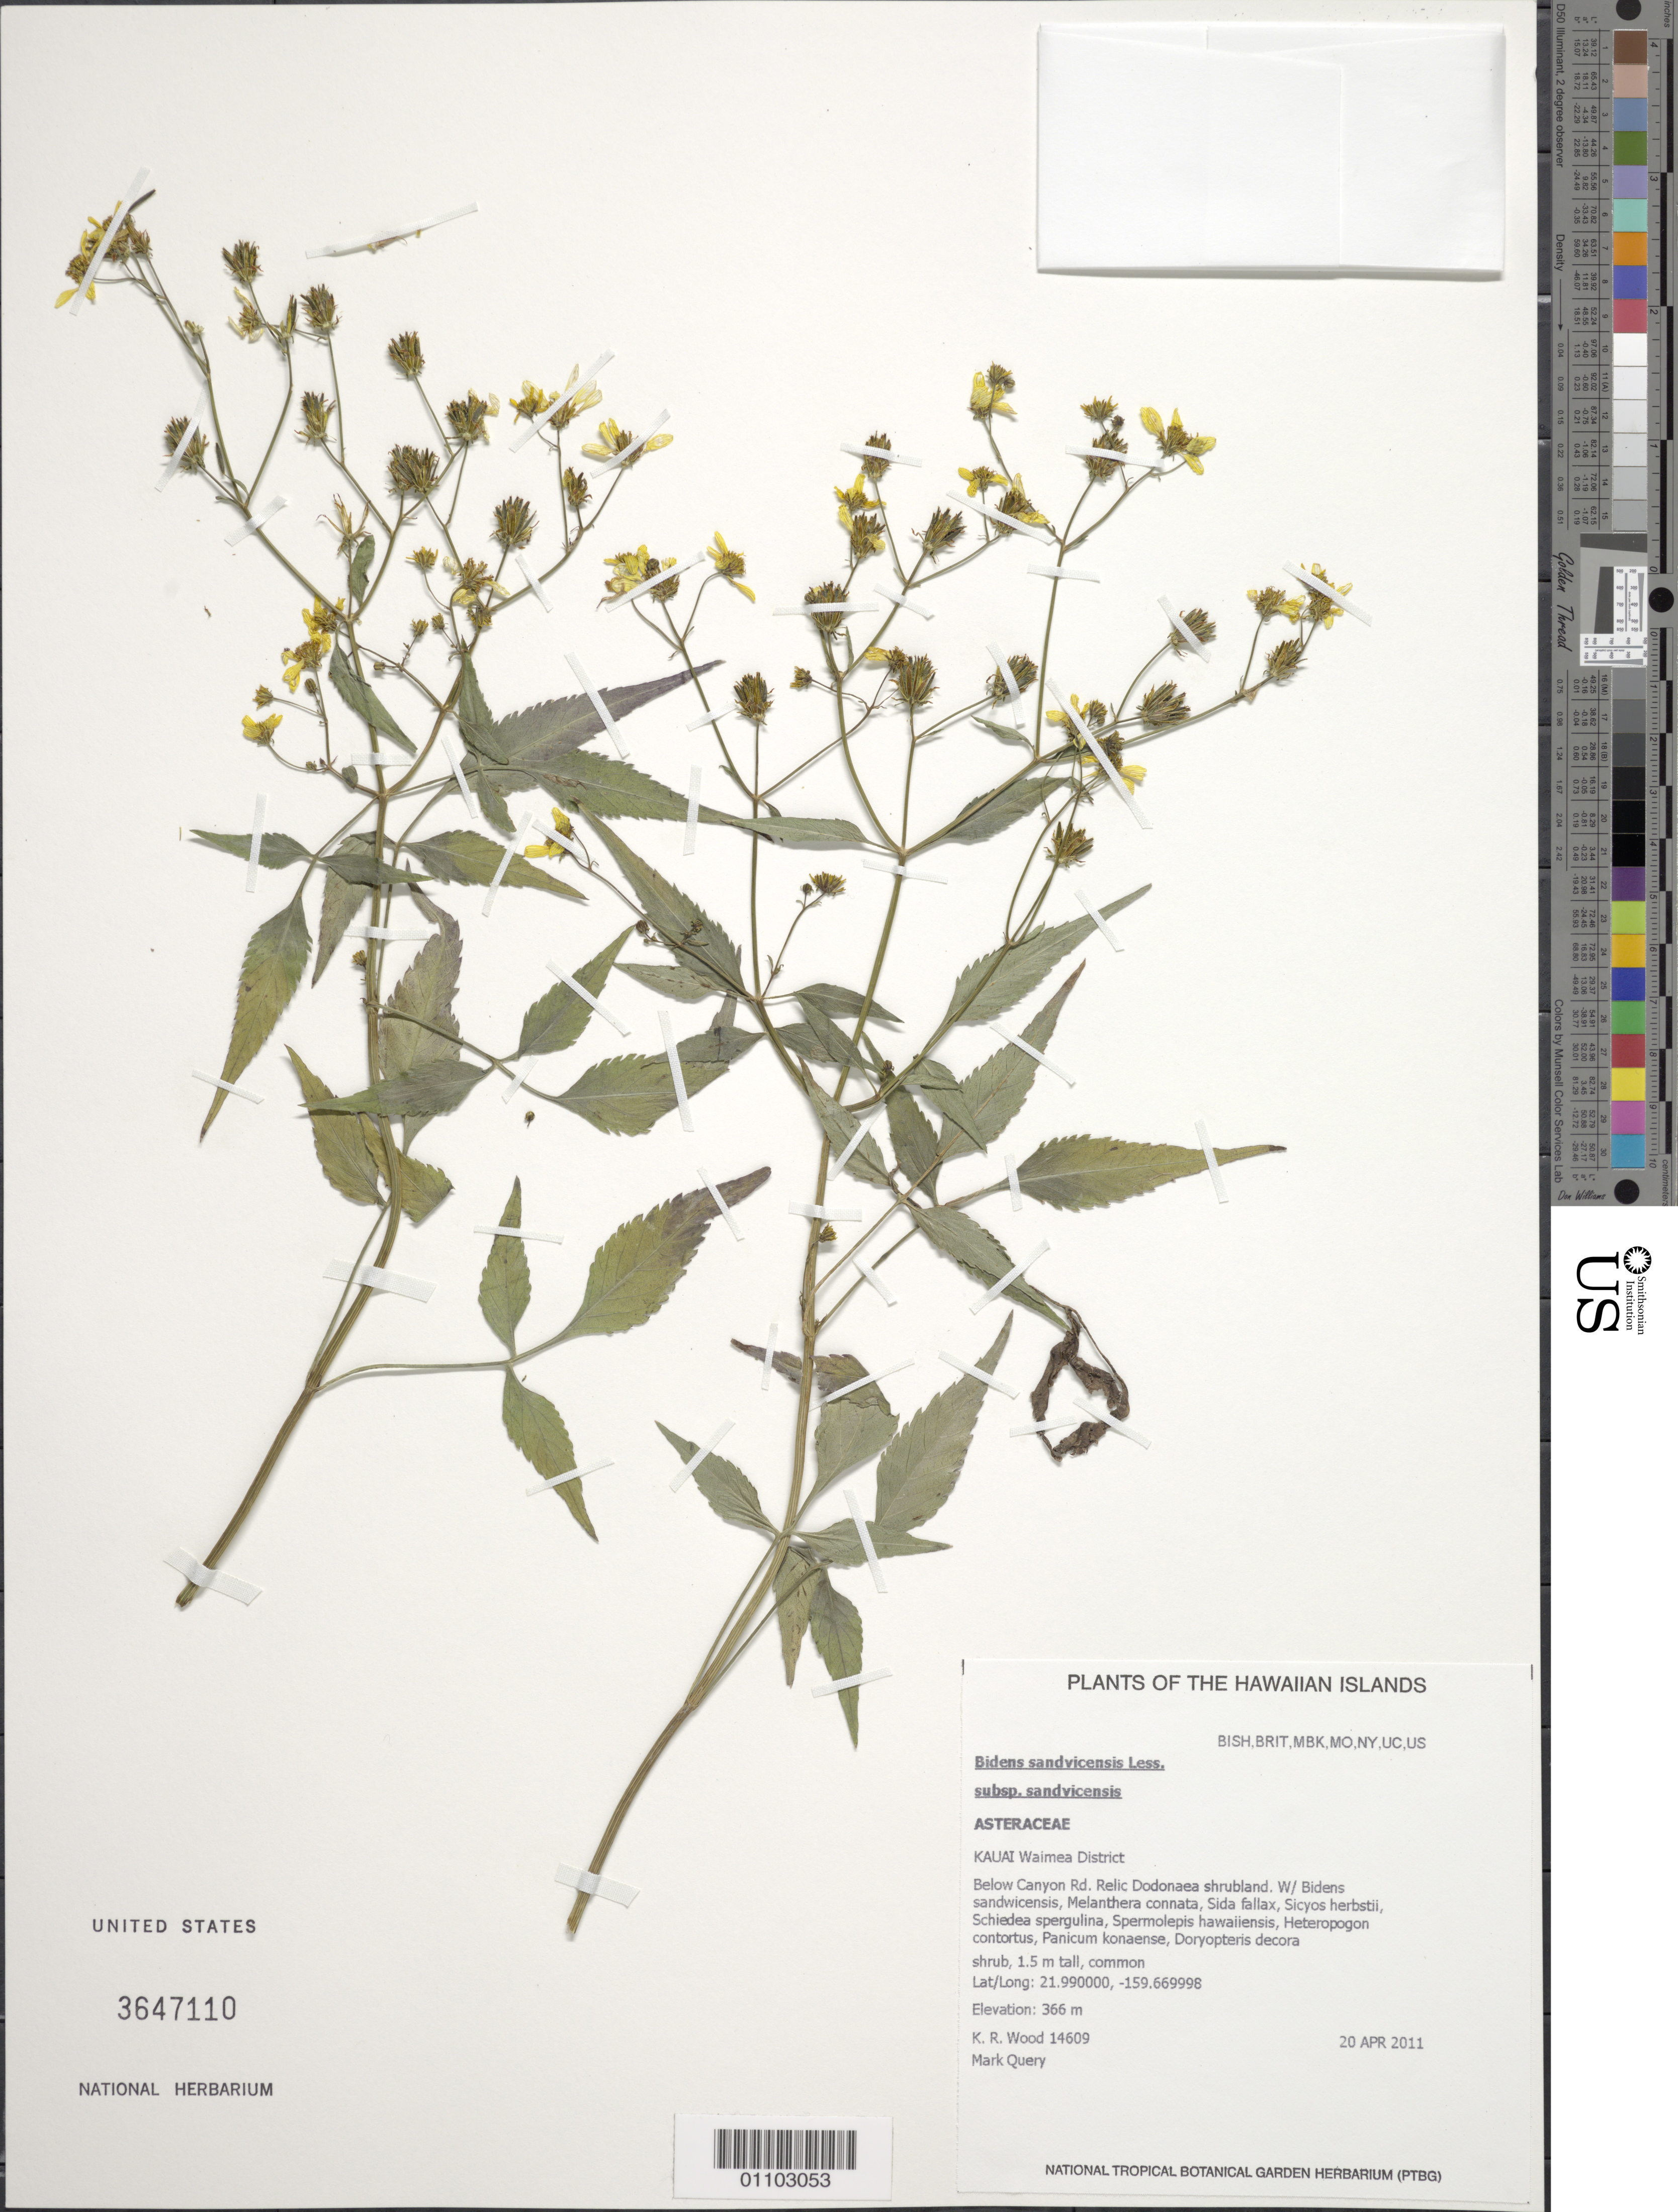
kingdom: Plantae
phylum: Tracheophyta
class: Magnoliopsida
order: Asterales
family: Asteraceae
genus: Bidens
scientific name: Bidens sandvicensis subsp. sandvicensis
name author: Less.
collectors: K. R. Wood & M. Query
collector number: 14609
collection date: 2011-04-20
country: United States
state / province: Hawaii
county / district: Kauai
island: Kaua'i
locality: Waimea District, below Canyon Road.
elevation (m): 366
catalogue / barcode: US 3647110